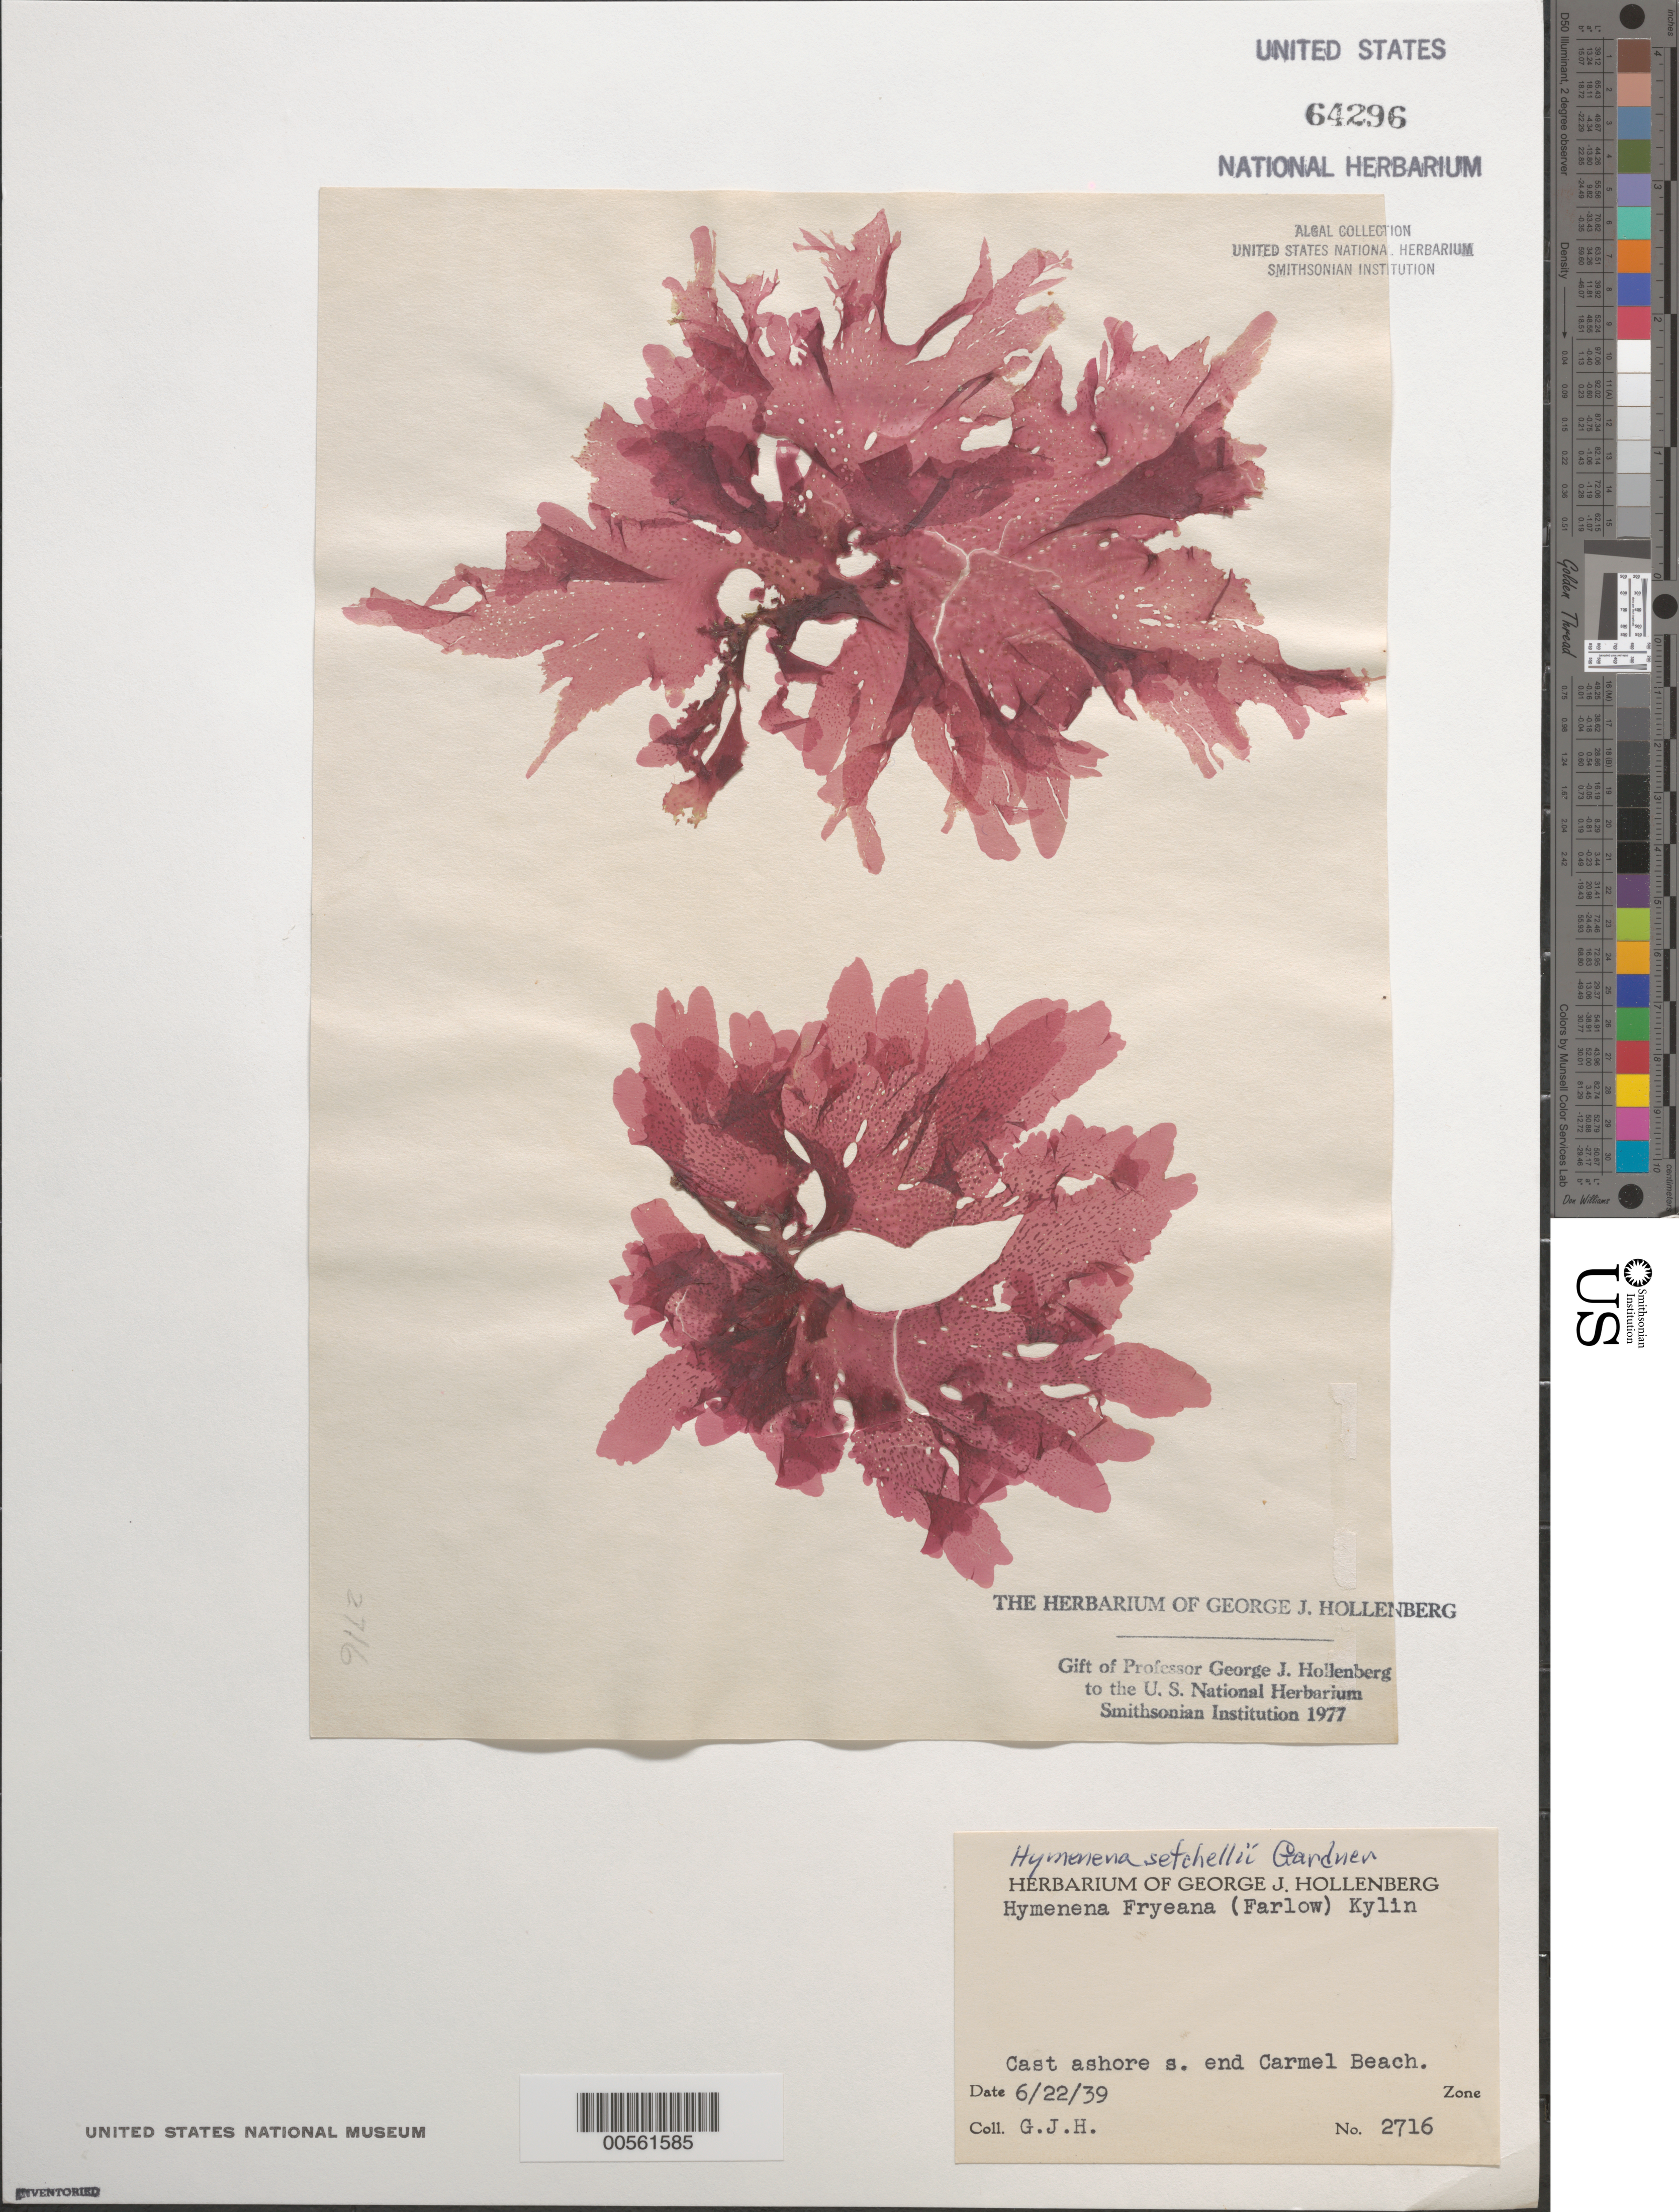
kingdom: Plantae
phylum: Rhodophyta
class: Florideophyceae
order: Ceramiales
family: Delesseriaceae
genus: Hymenena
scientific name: Hymenena setchellii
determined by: Hollenberg, George J.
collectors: G. Hollenberg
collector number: GJH 2716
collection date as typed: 22 Jun 1939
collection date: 1939-06-22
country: United States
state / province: California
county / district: Monterey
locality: Carmel Beach, Carmel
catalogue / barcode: US 64296